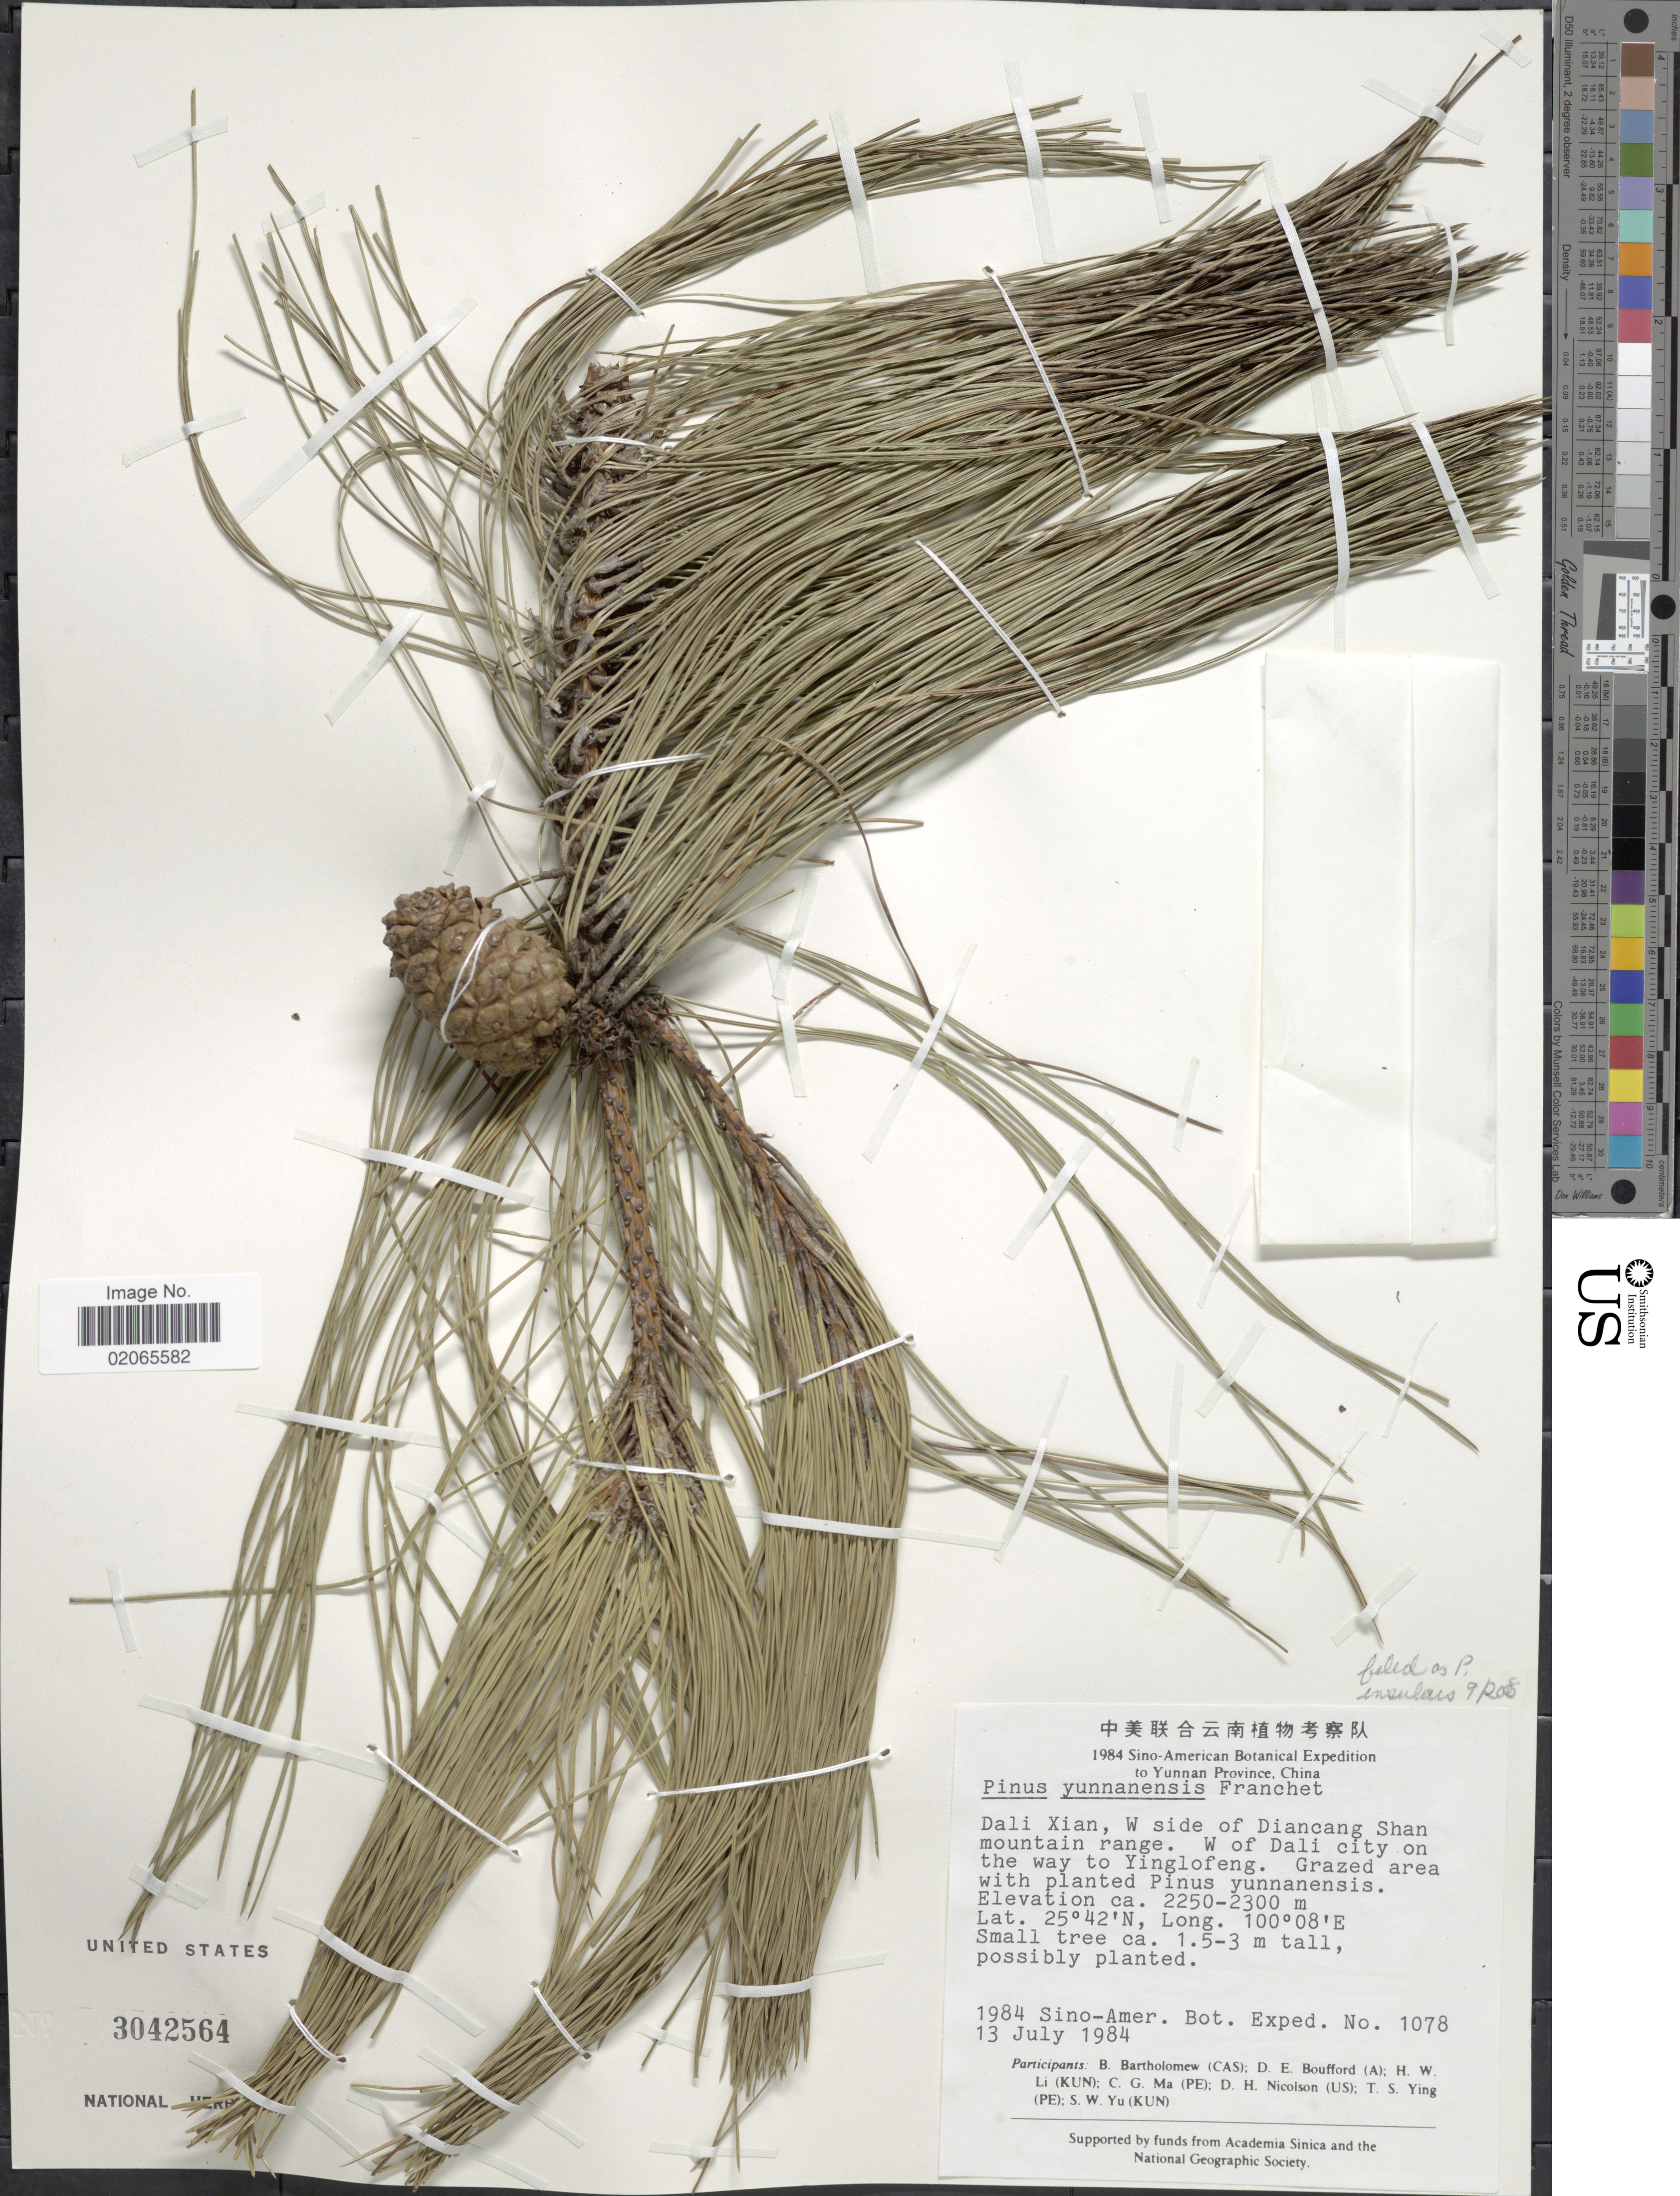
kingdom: Plantae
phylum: Tracheophyta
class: Pinopsida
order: Pinales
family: Pinaceae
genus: Pinus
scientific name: Pinus insularis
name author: Endl.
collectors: Sino-Amer. Bot. Exped. 1984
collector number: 1078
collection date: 1984-07-13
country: China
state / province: Yunnan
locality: Dali Xian, W side of Diancang Shan mountain range. W of Dali City on the way to Yinglofeng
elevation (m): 2250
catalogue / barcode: US 3042564